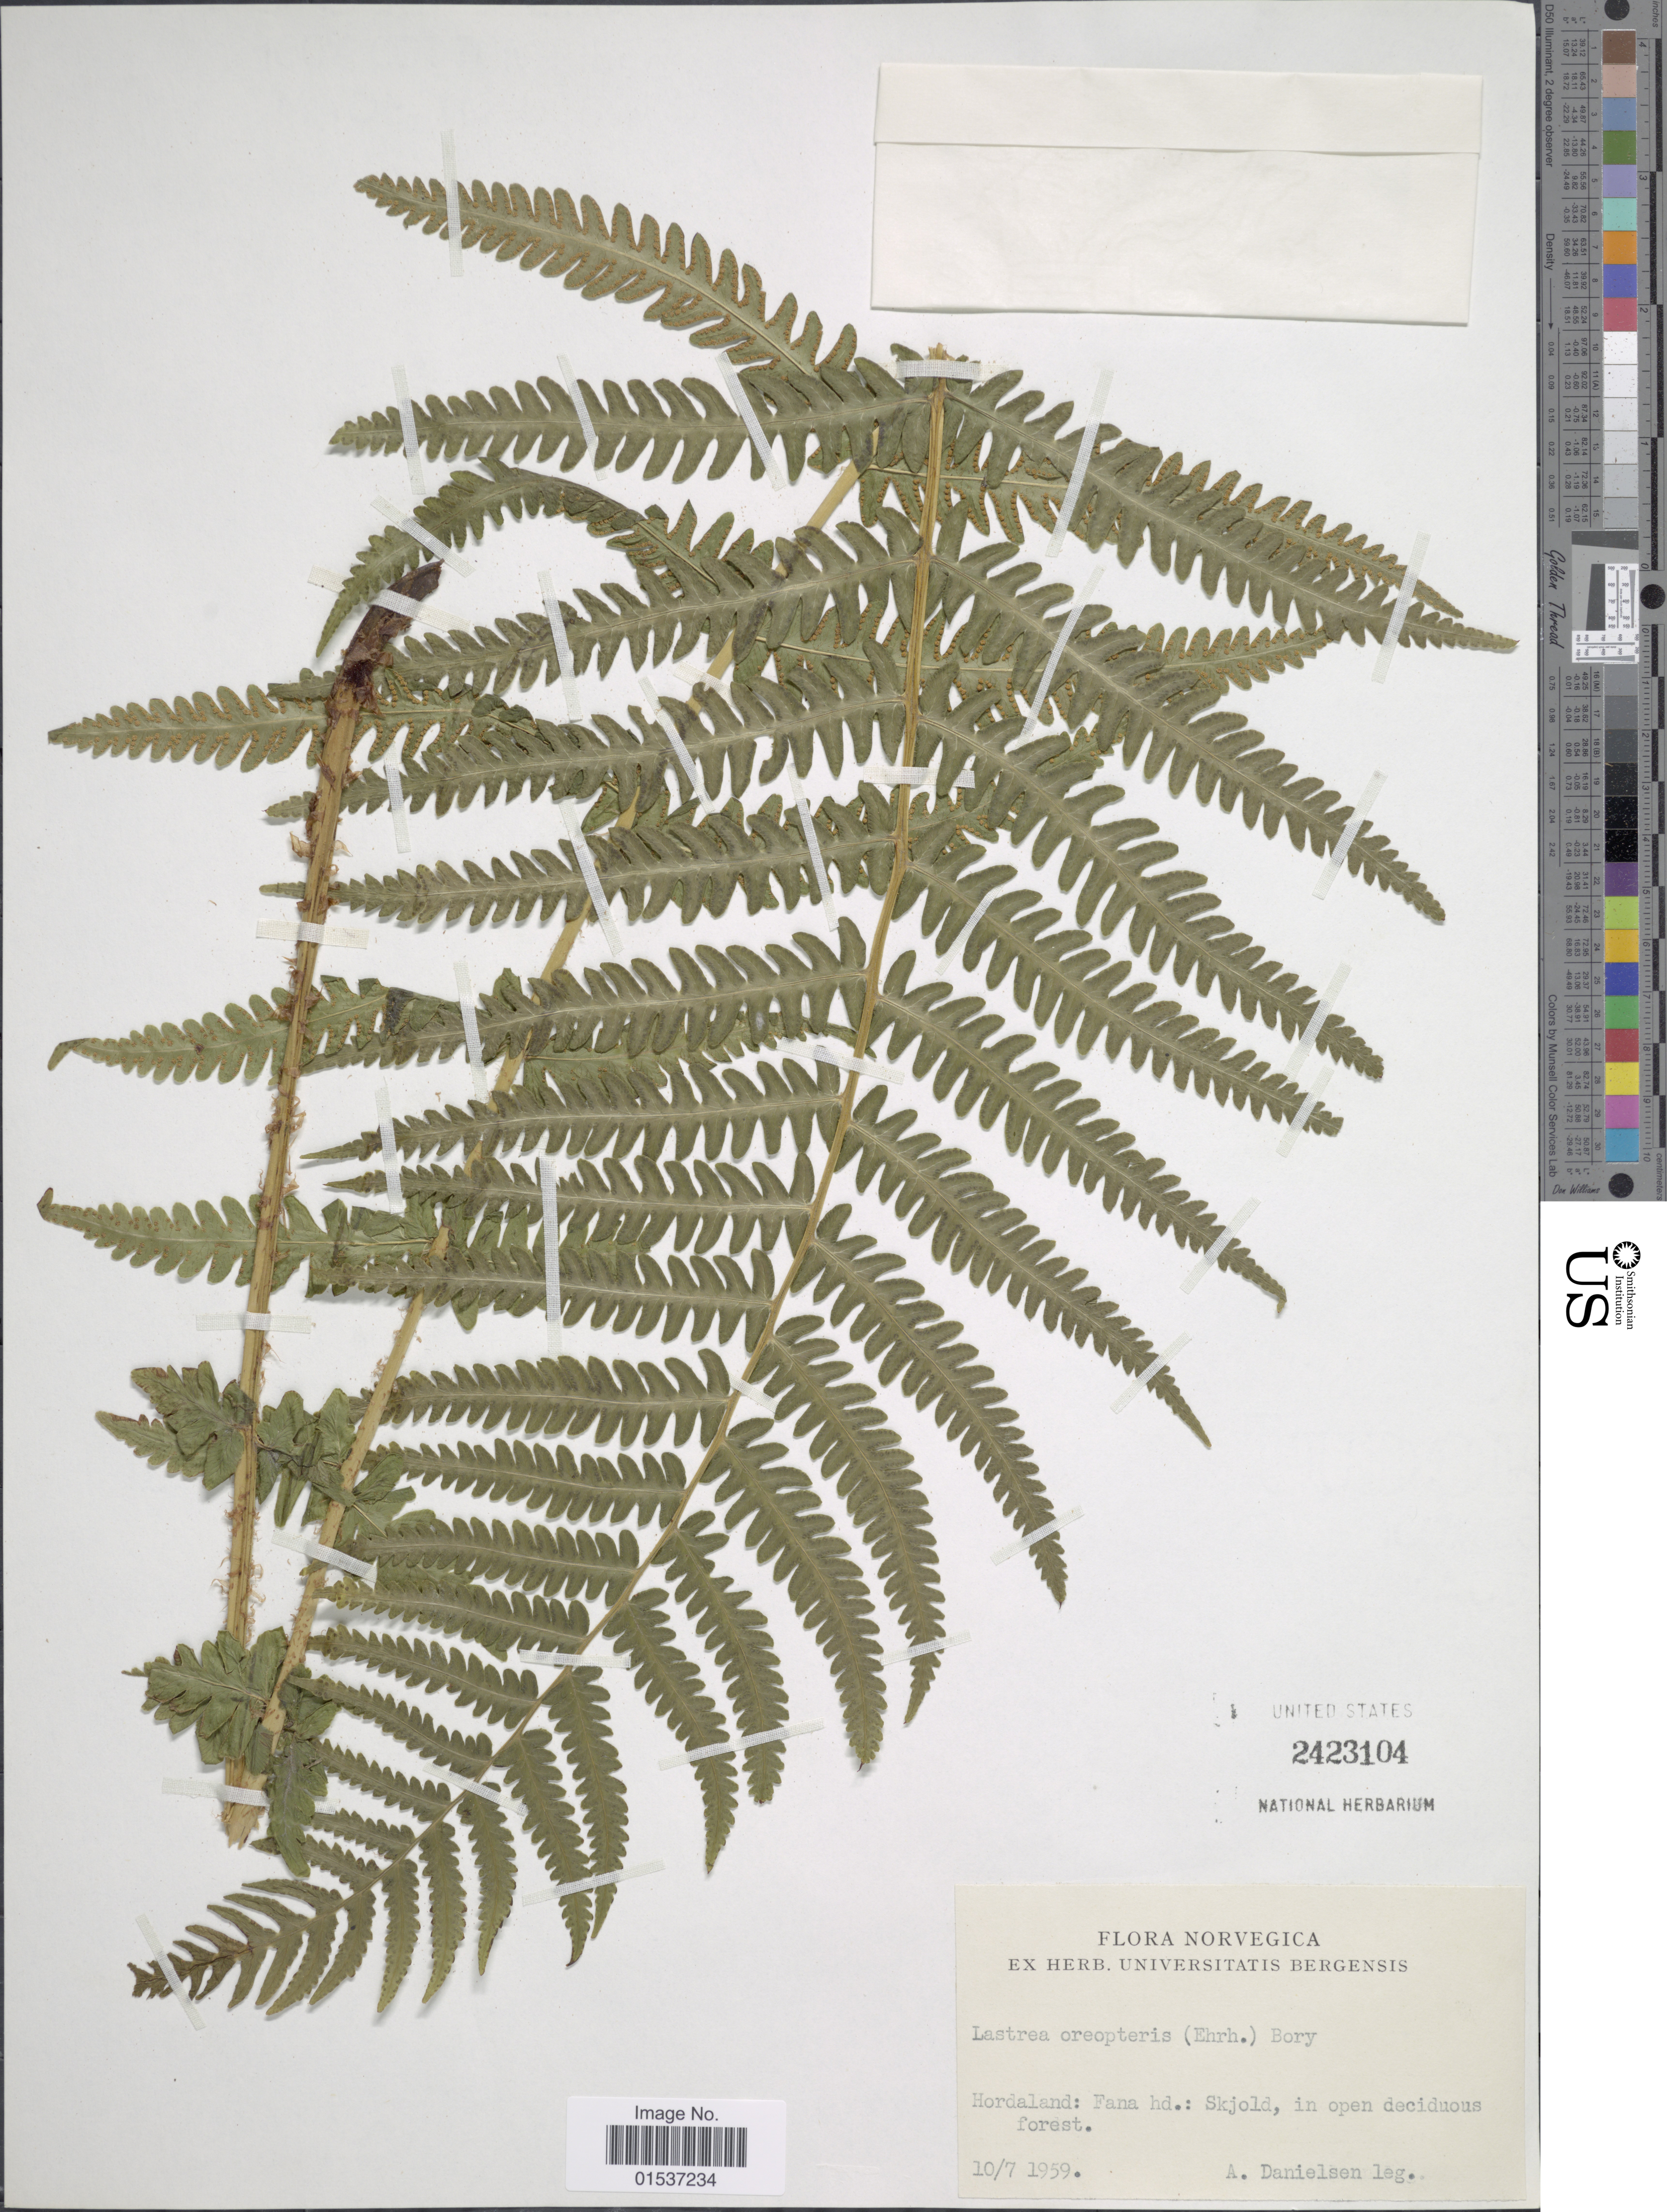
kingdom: Plantae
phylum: Tracheophyta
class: Polypodiopsida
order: Polypodiales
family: Thelypteridaceae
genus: Oreopteris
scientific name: Oreopteris limbosperma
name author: (All.) K. Iwats.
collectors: A. Danielsen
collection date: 1959-07-10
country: Norway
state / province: Hordaland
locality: Hordaland: Fana hd.: Skjold, in open deciduous forest.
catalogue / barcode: US 2423104